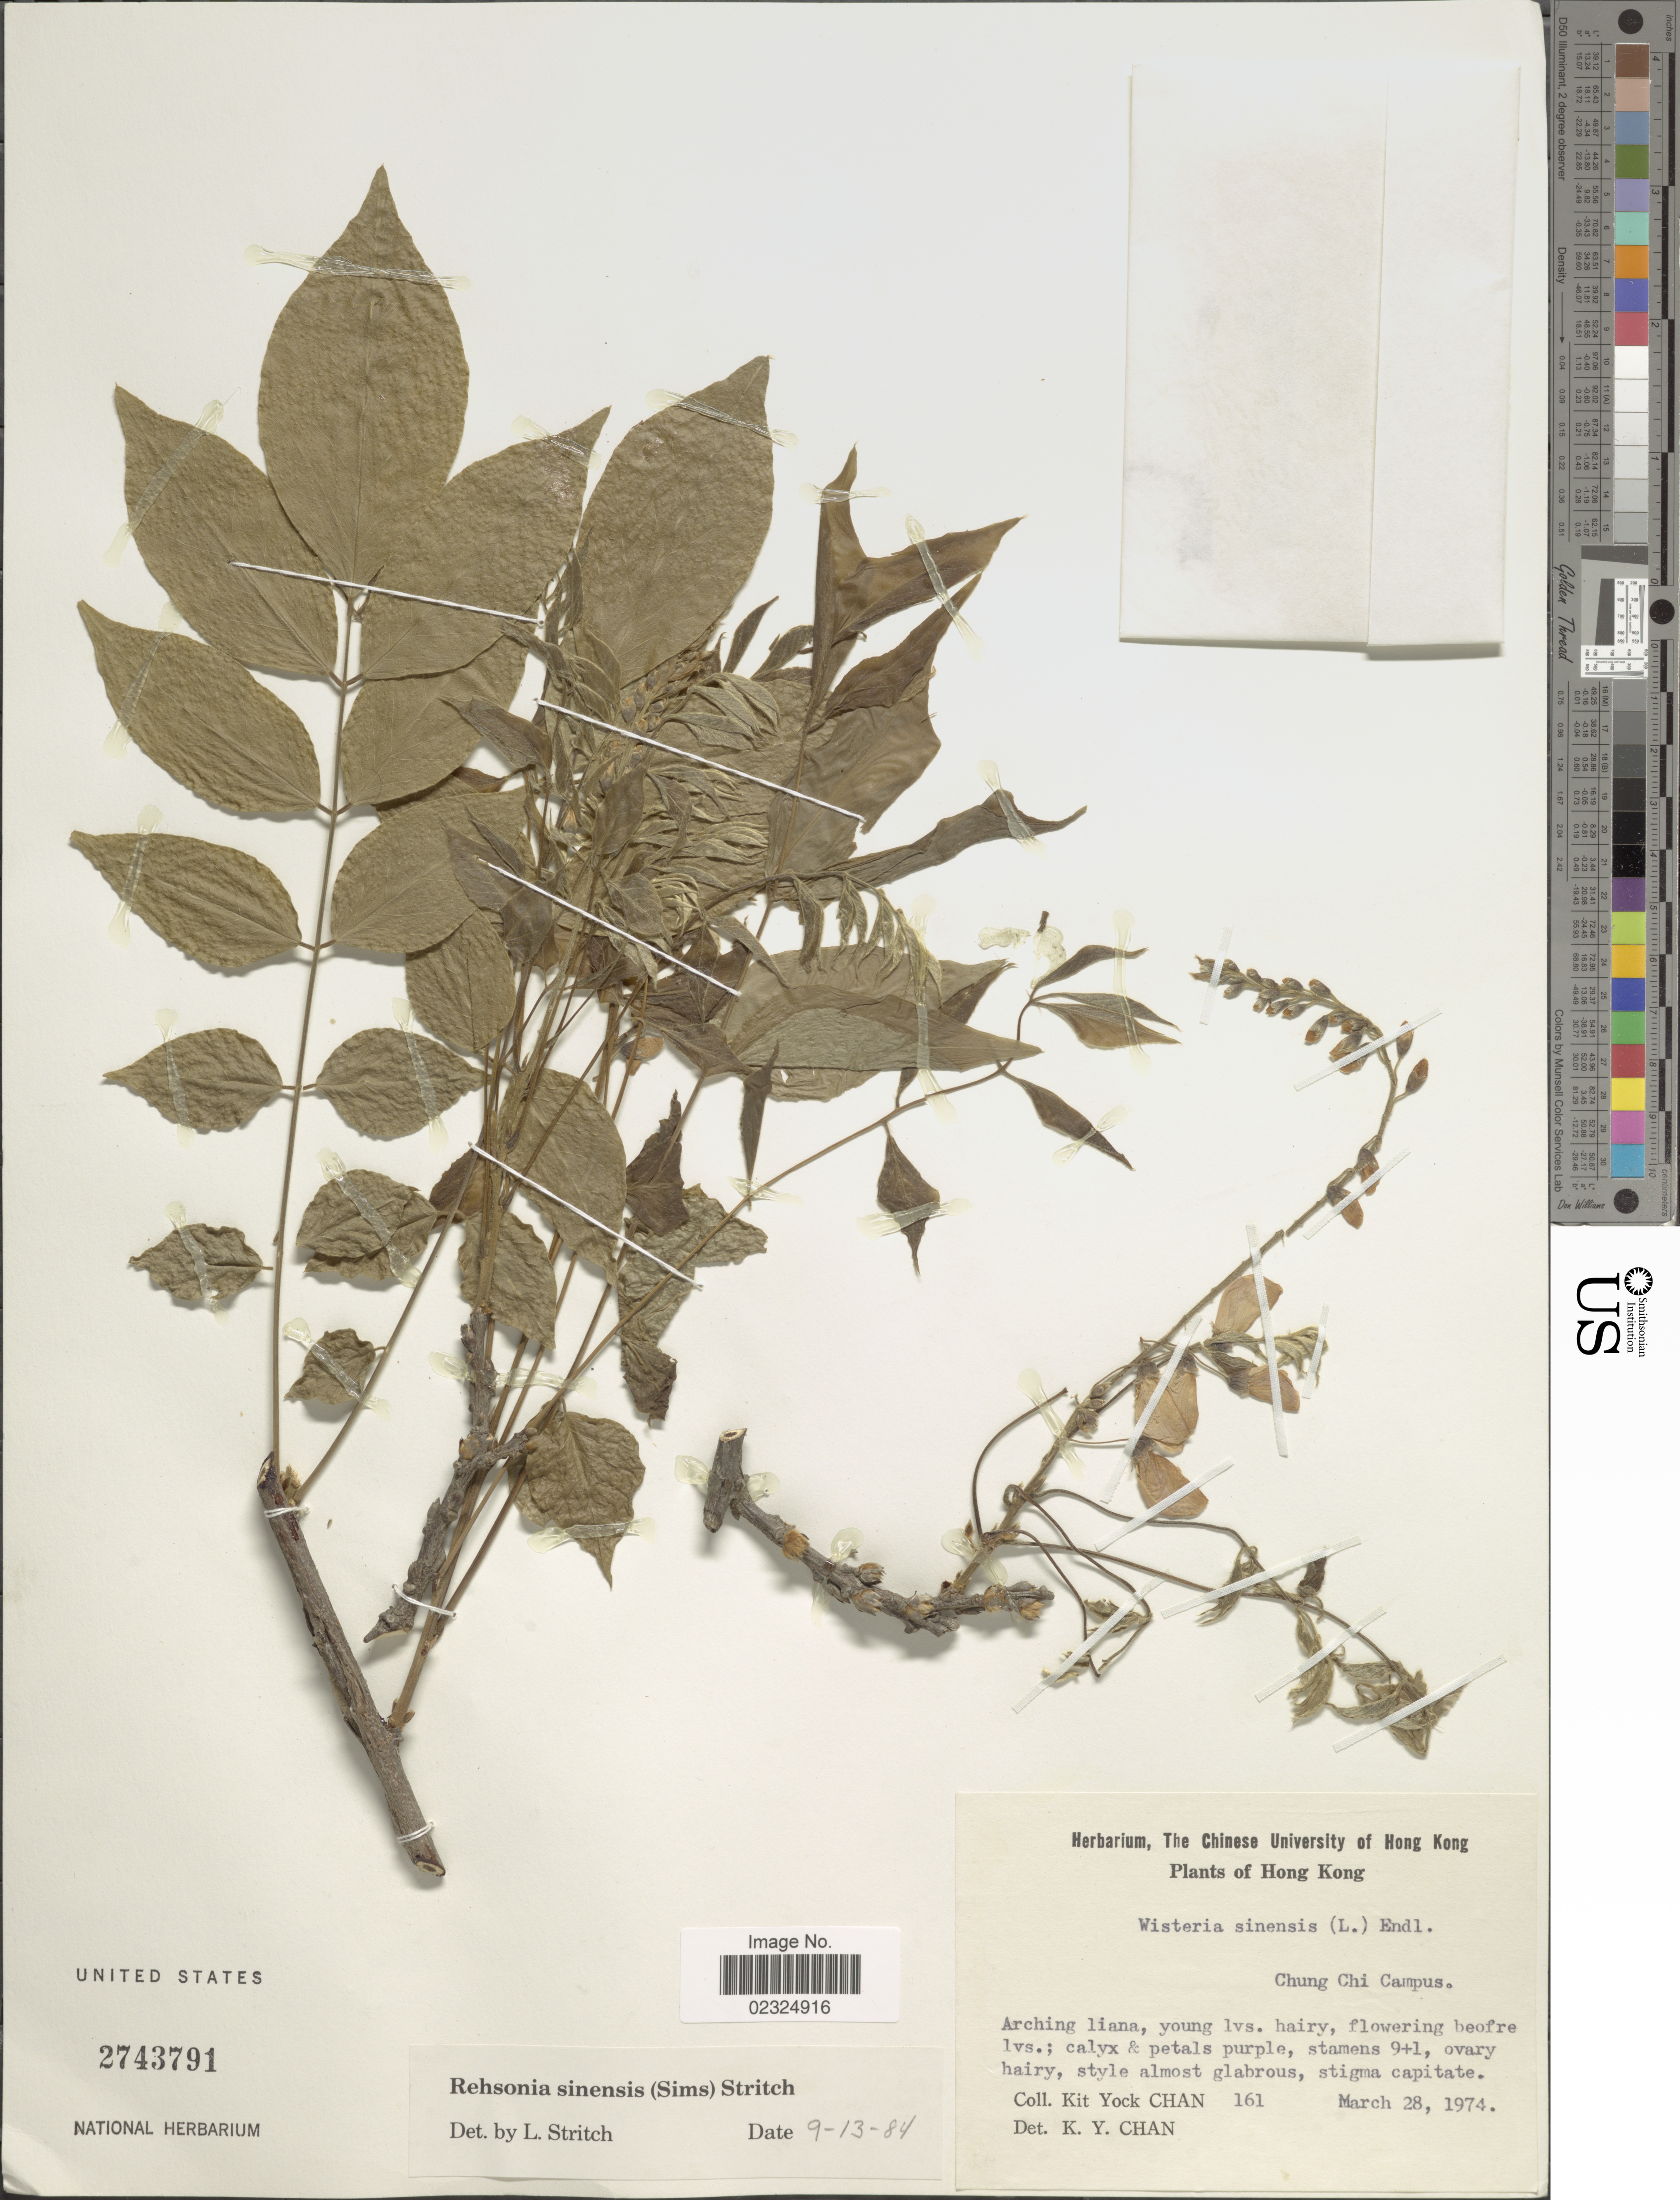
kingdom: Plantae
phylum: Tracheophyta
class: Magnoliopsida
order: Fabales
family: Fabaceae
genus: Wisteria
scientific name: Wisteria sinensis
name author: (Sims) DC.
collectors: K. Chan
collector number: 161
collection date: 1974-03-28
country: China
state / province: Hong Kong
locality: Chung Chi Campus.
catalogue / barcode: US 2743791